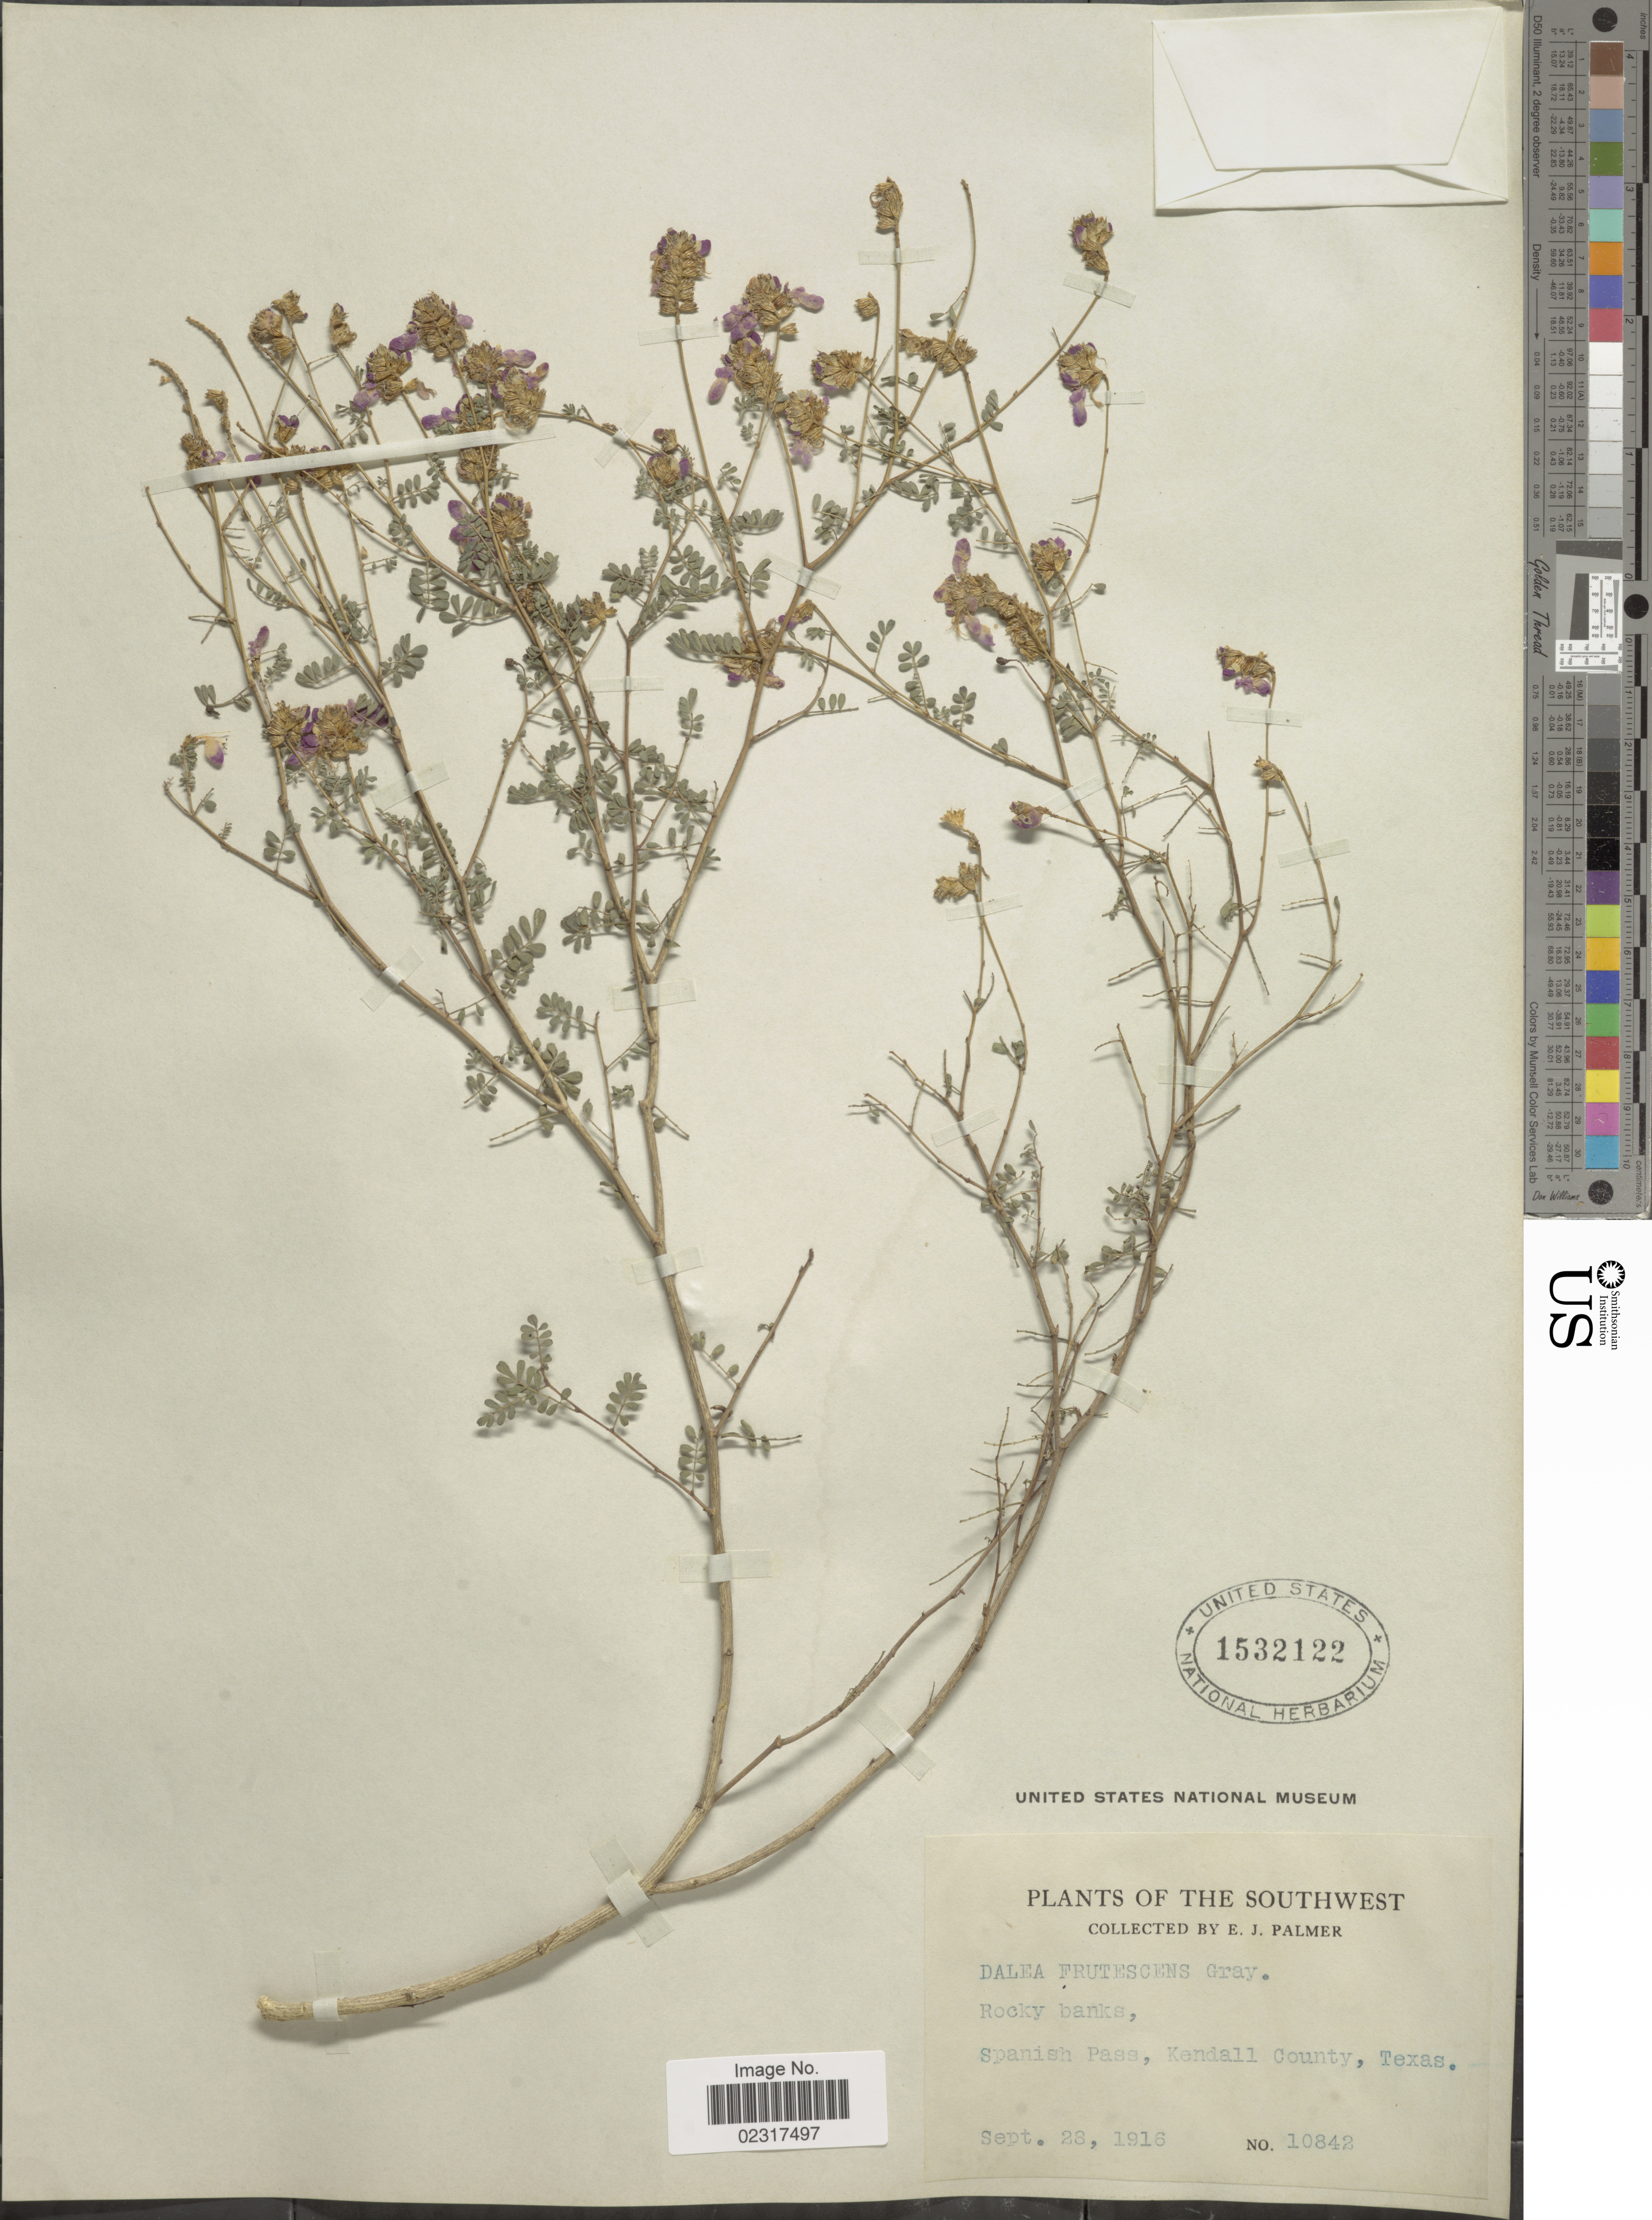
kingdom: Plantae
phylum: Tracheophyta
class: Magnoliopsida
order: Fabales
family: Fabaceae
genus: Dalea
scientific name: Dalea frutescens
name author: A. Gray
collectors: E. J. Palmer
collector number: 10842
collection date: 1916-09-28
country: United States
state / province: Texas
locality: Southwest, rocky banks, Spanish Pass, Kendall County.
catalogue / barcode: US 1532122